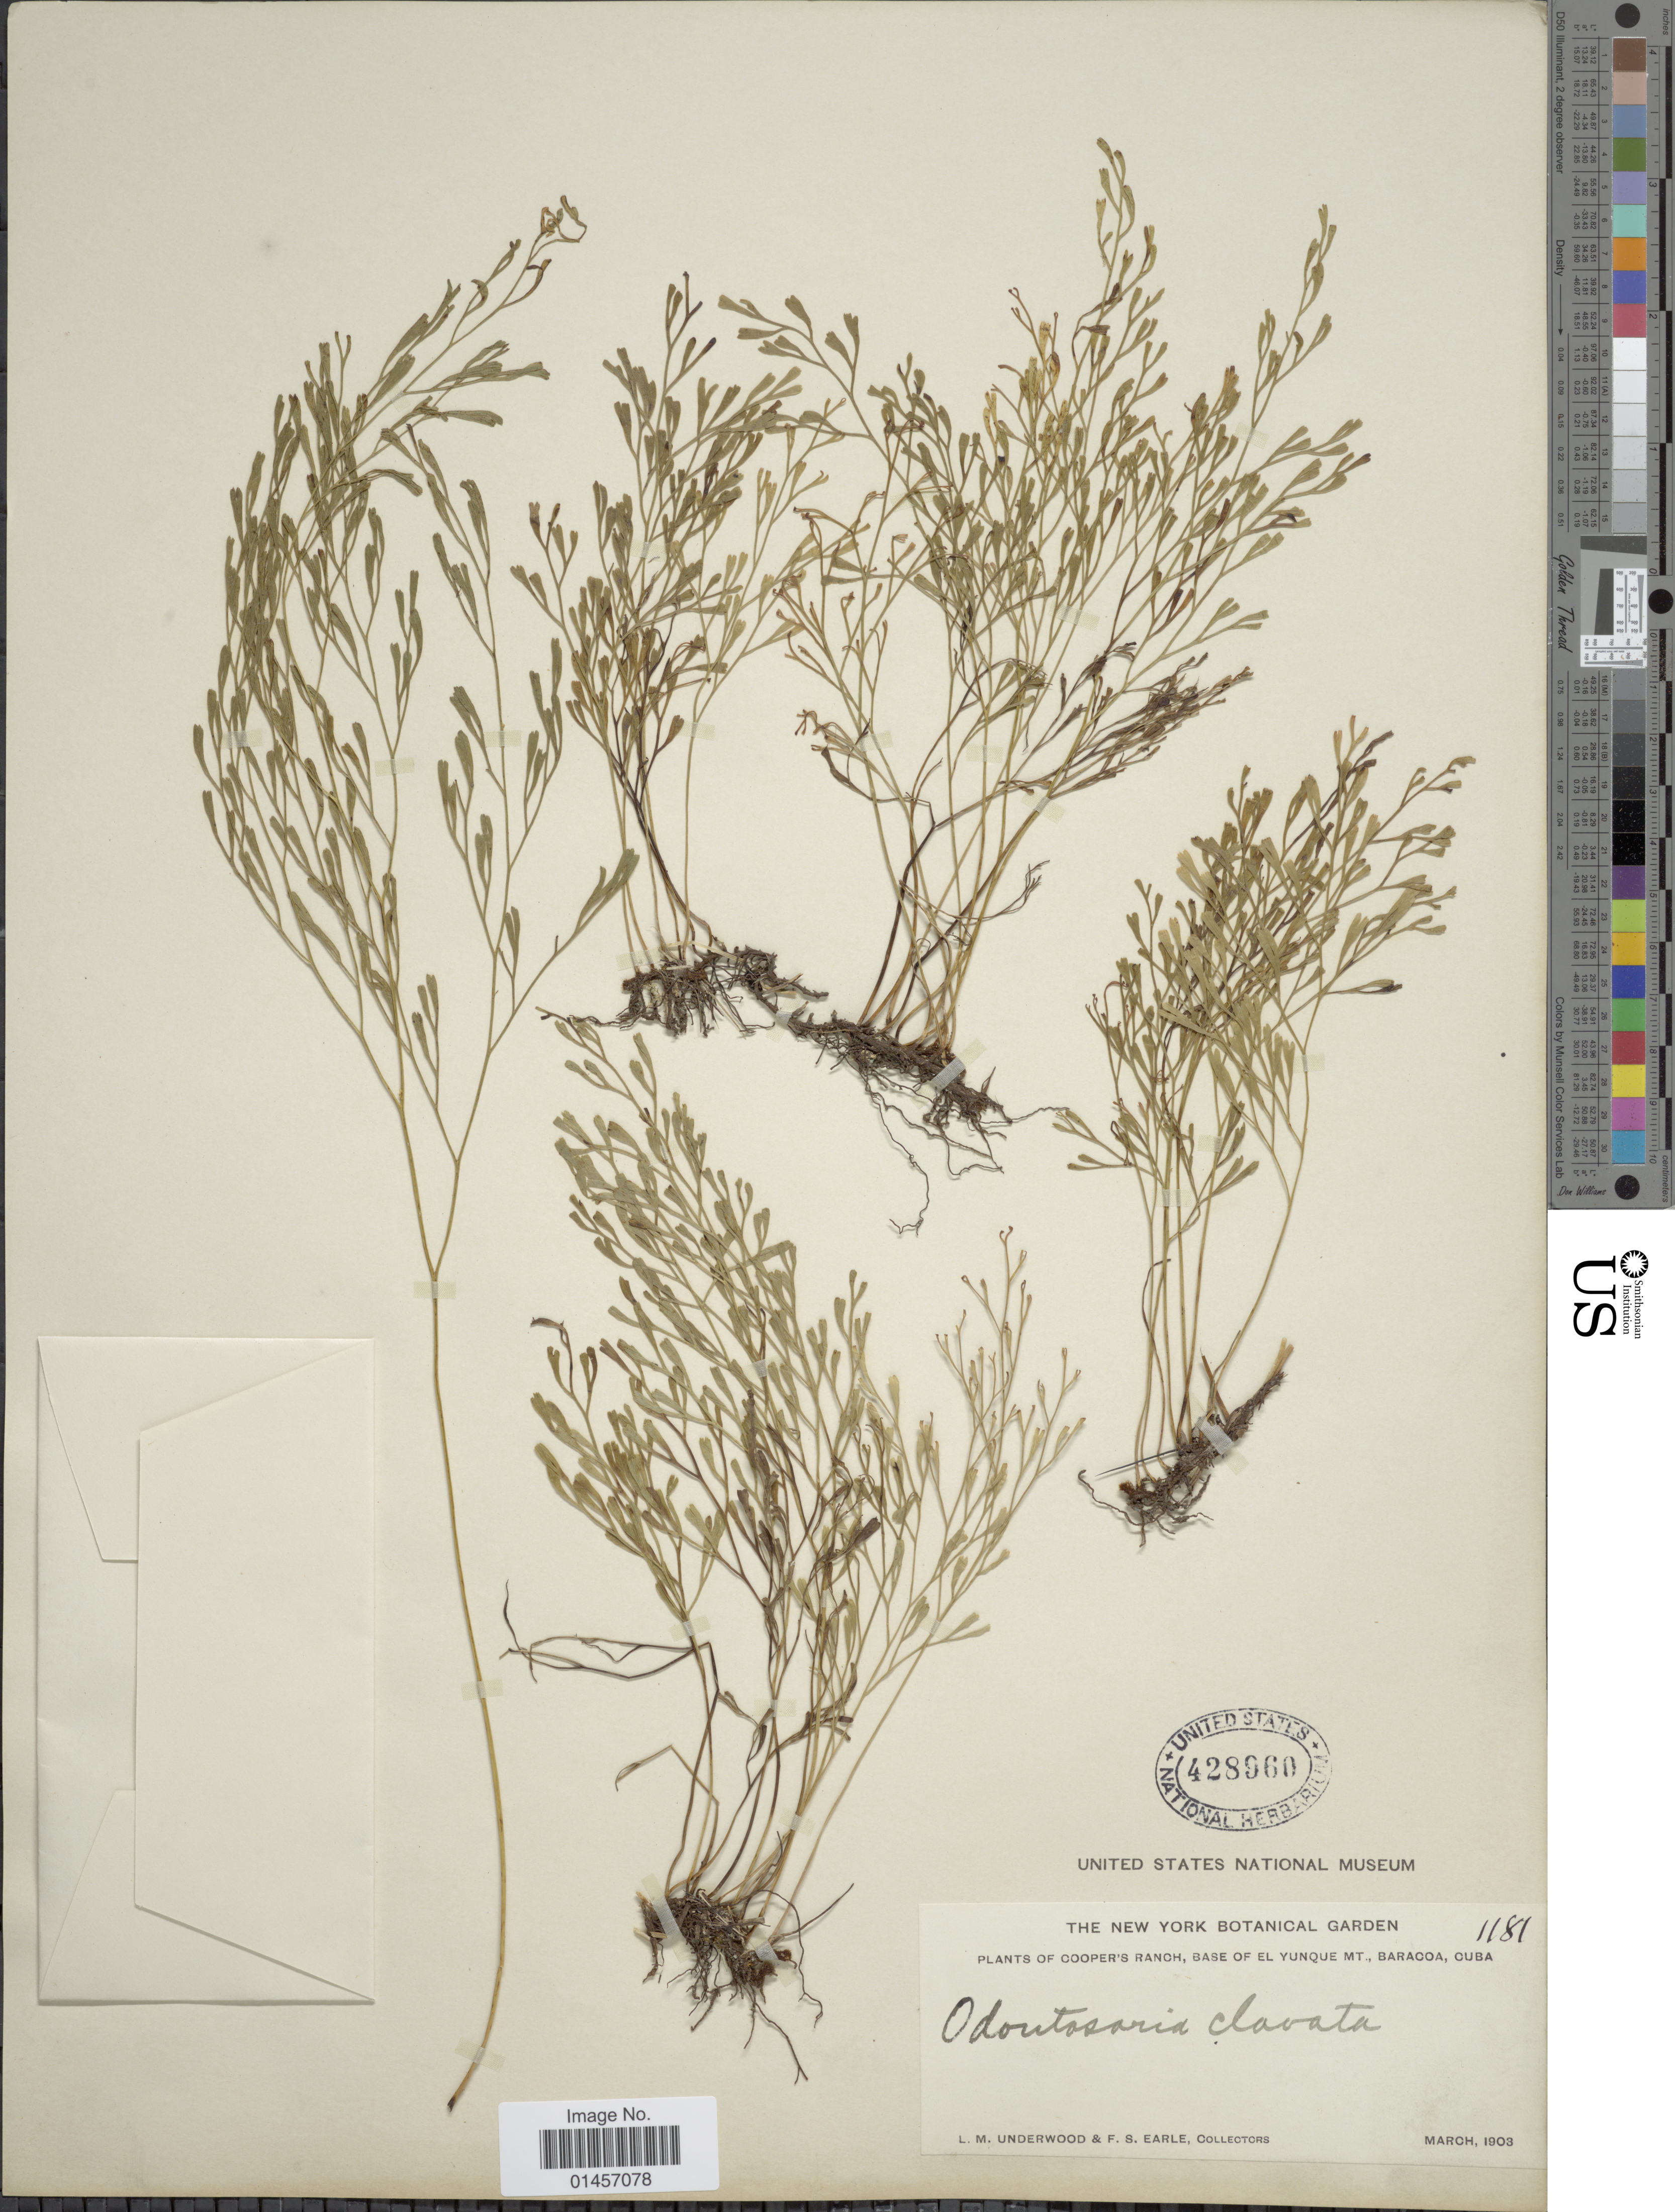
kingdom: Plantae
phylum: Tracheophyta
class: Polypodiopsida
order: Polypodiales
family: Lindsaeaceae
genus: Sphenomeris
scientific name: Sphenomeris clavata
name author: (L.) Maxon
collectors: L. M. Underwood & F. S. Earle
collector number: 1181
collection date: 1930-03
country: Cuba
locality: Cuba, Cooper's Ranch, base of El Yunque Mt., Baracoa.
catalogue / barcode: US 428960